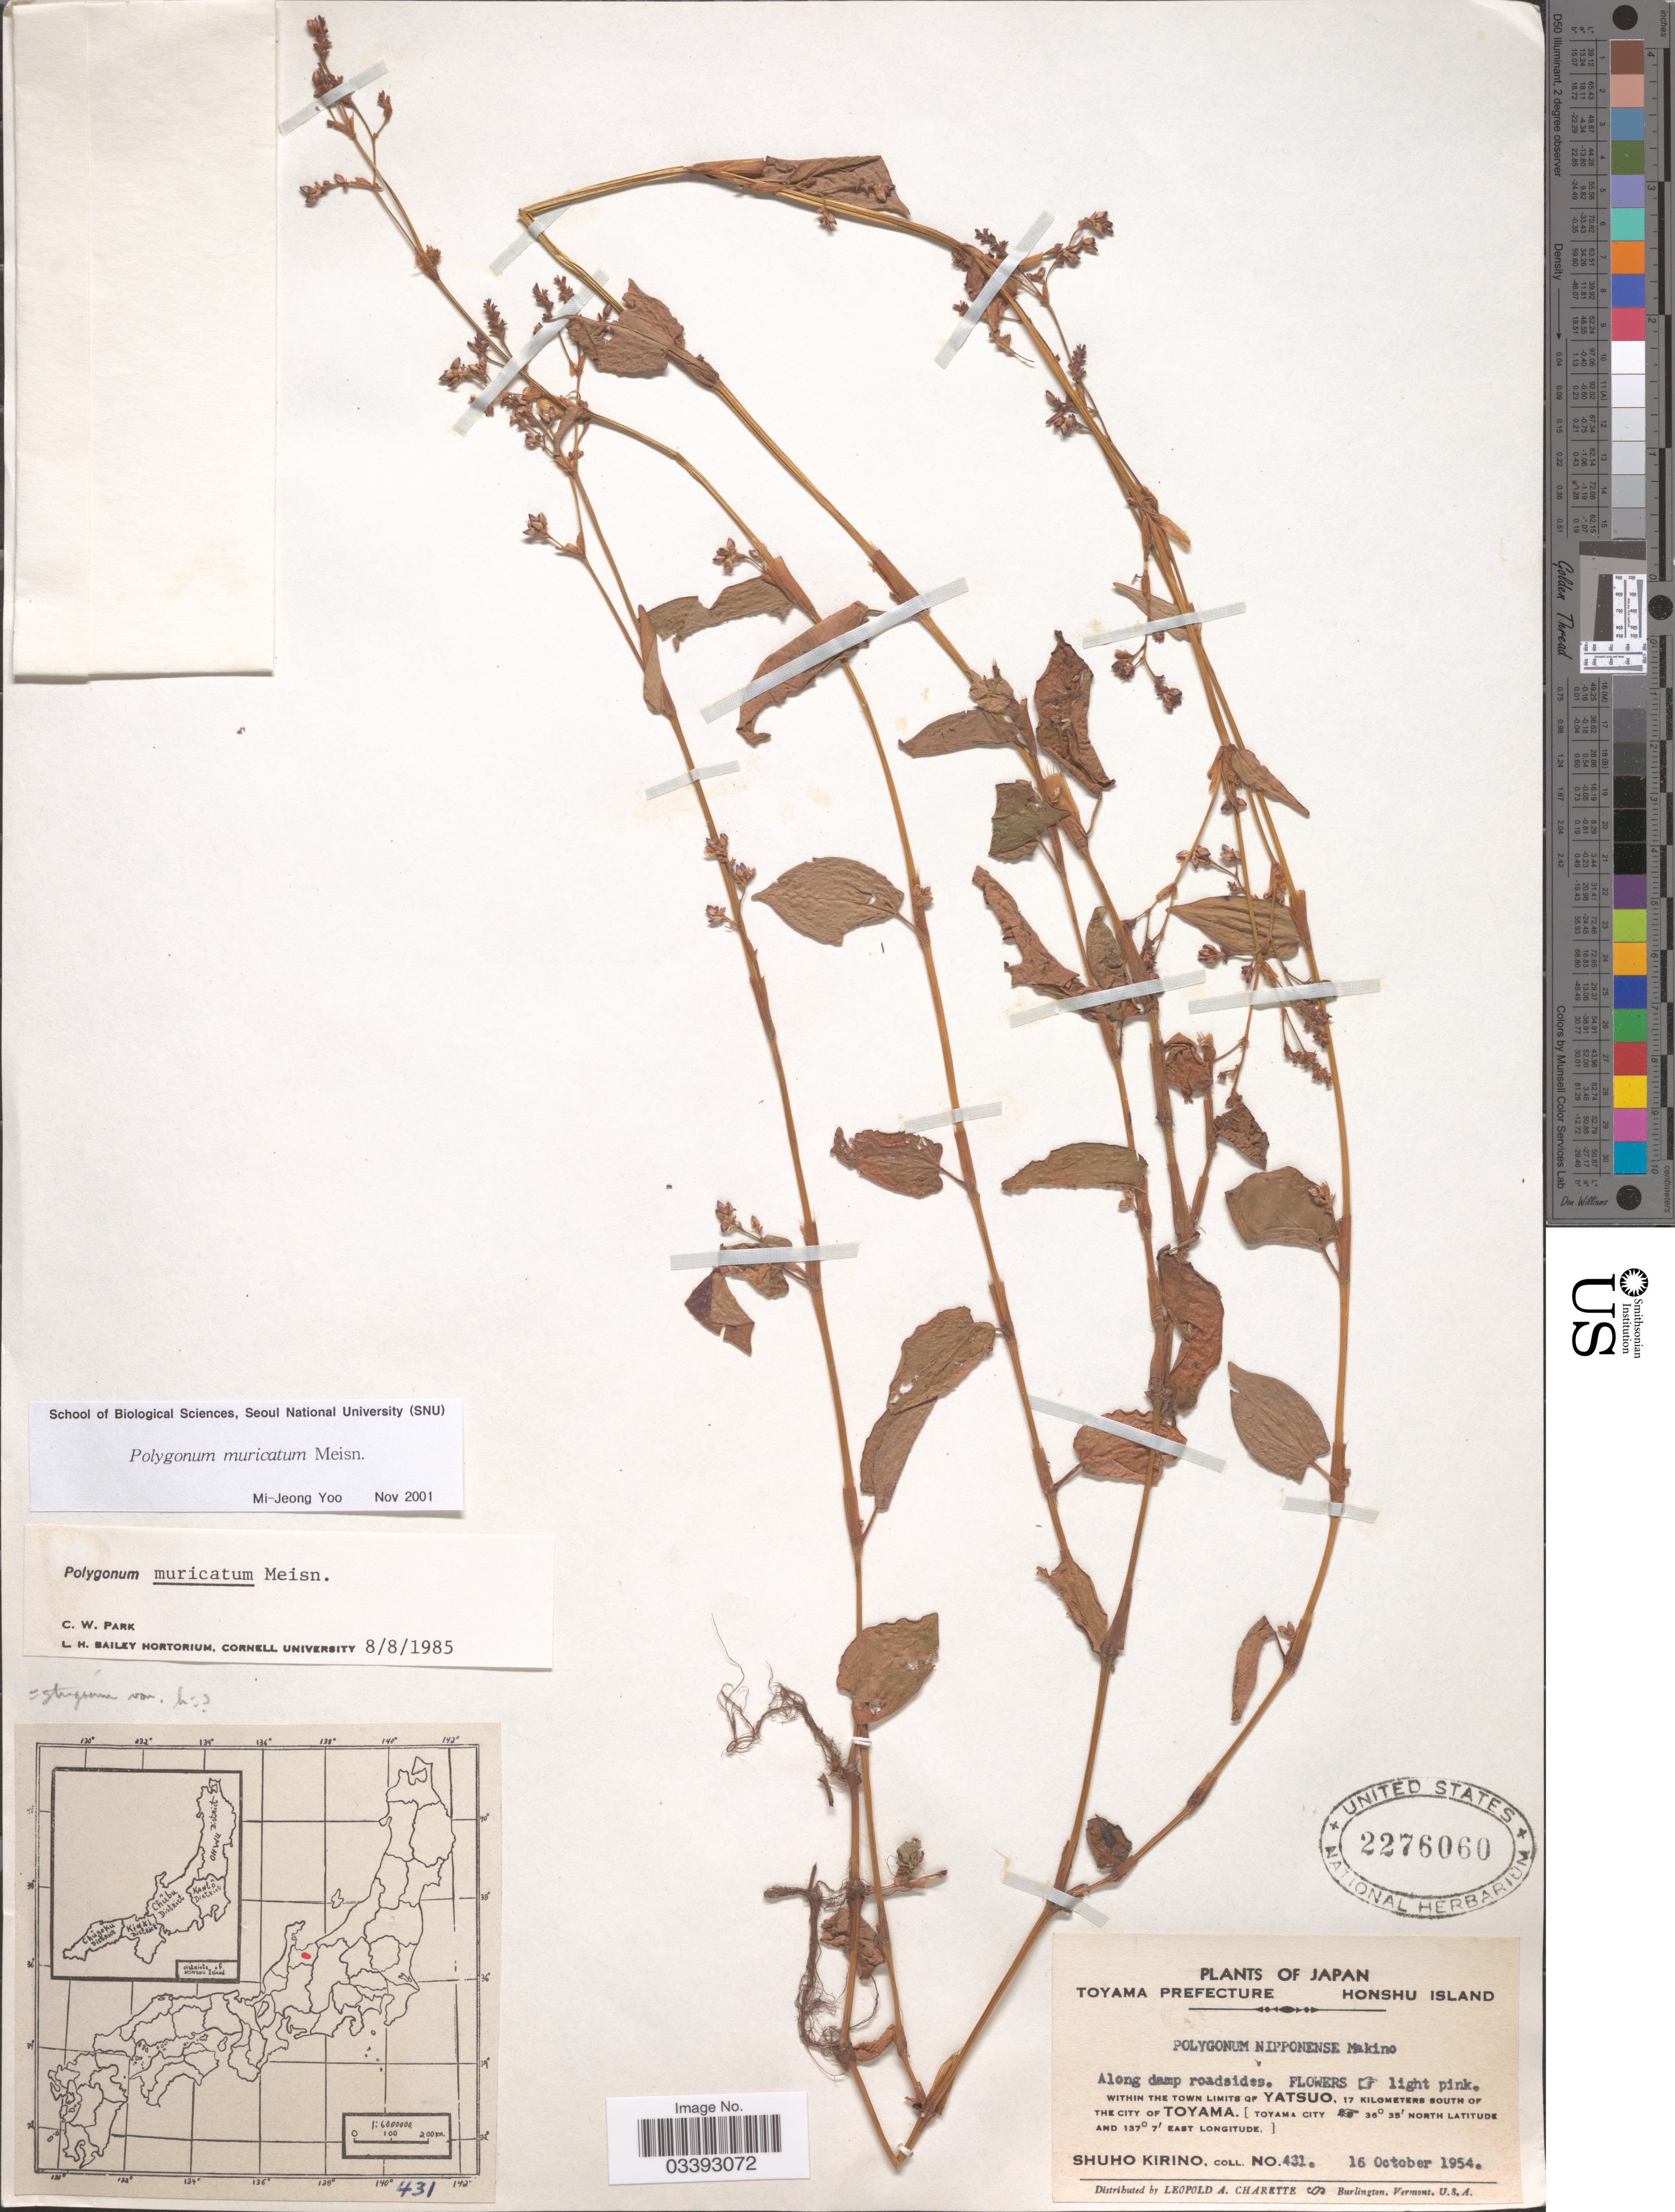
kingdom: Plantae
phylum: Tracheophyta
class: Magnoliopsida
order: Caryophyllales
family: Polygonaceae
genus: Polygonum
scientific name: Polygonum muricatum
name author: Meisn.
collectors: S. Kirino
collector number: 431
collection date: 1954-10-16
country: Japan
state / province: Toyama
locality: Toyama Prefecture. Honshu Island. Within the town limits of Yatsuo, 17 kilometers south of the city of Toyama. [Toyama City]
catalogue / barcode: US 2276060